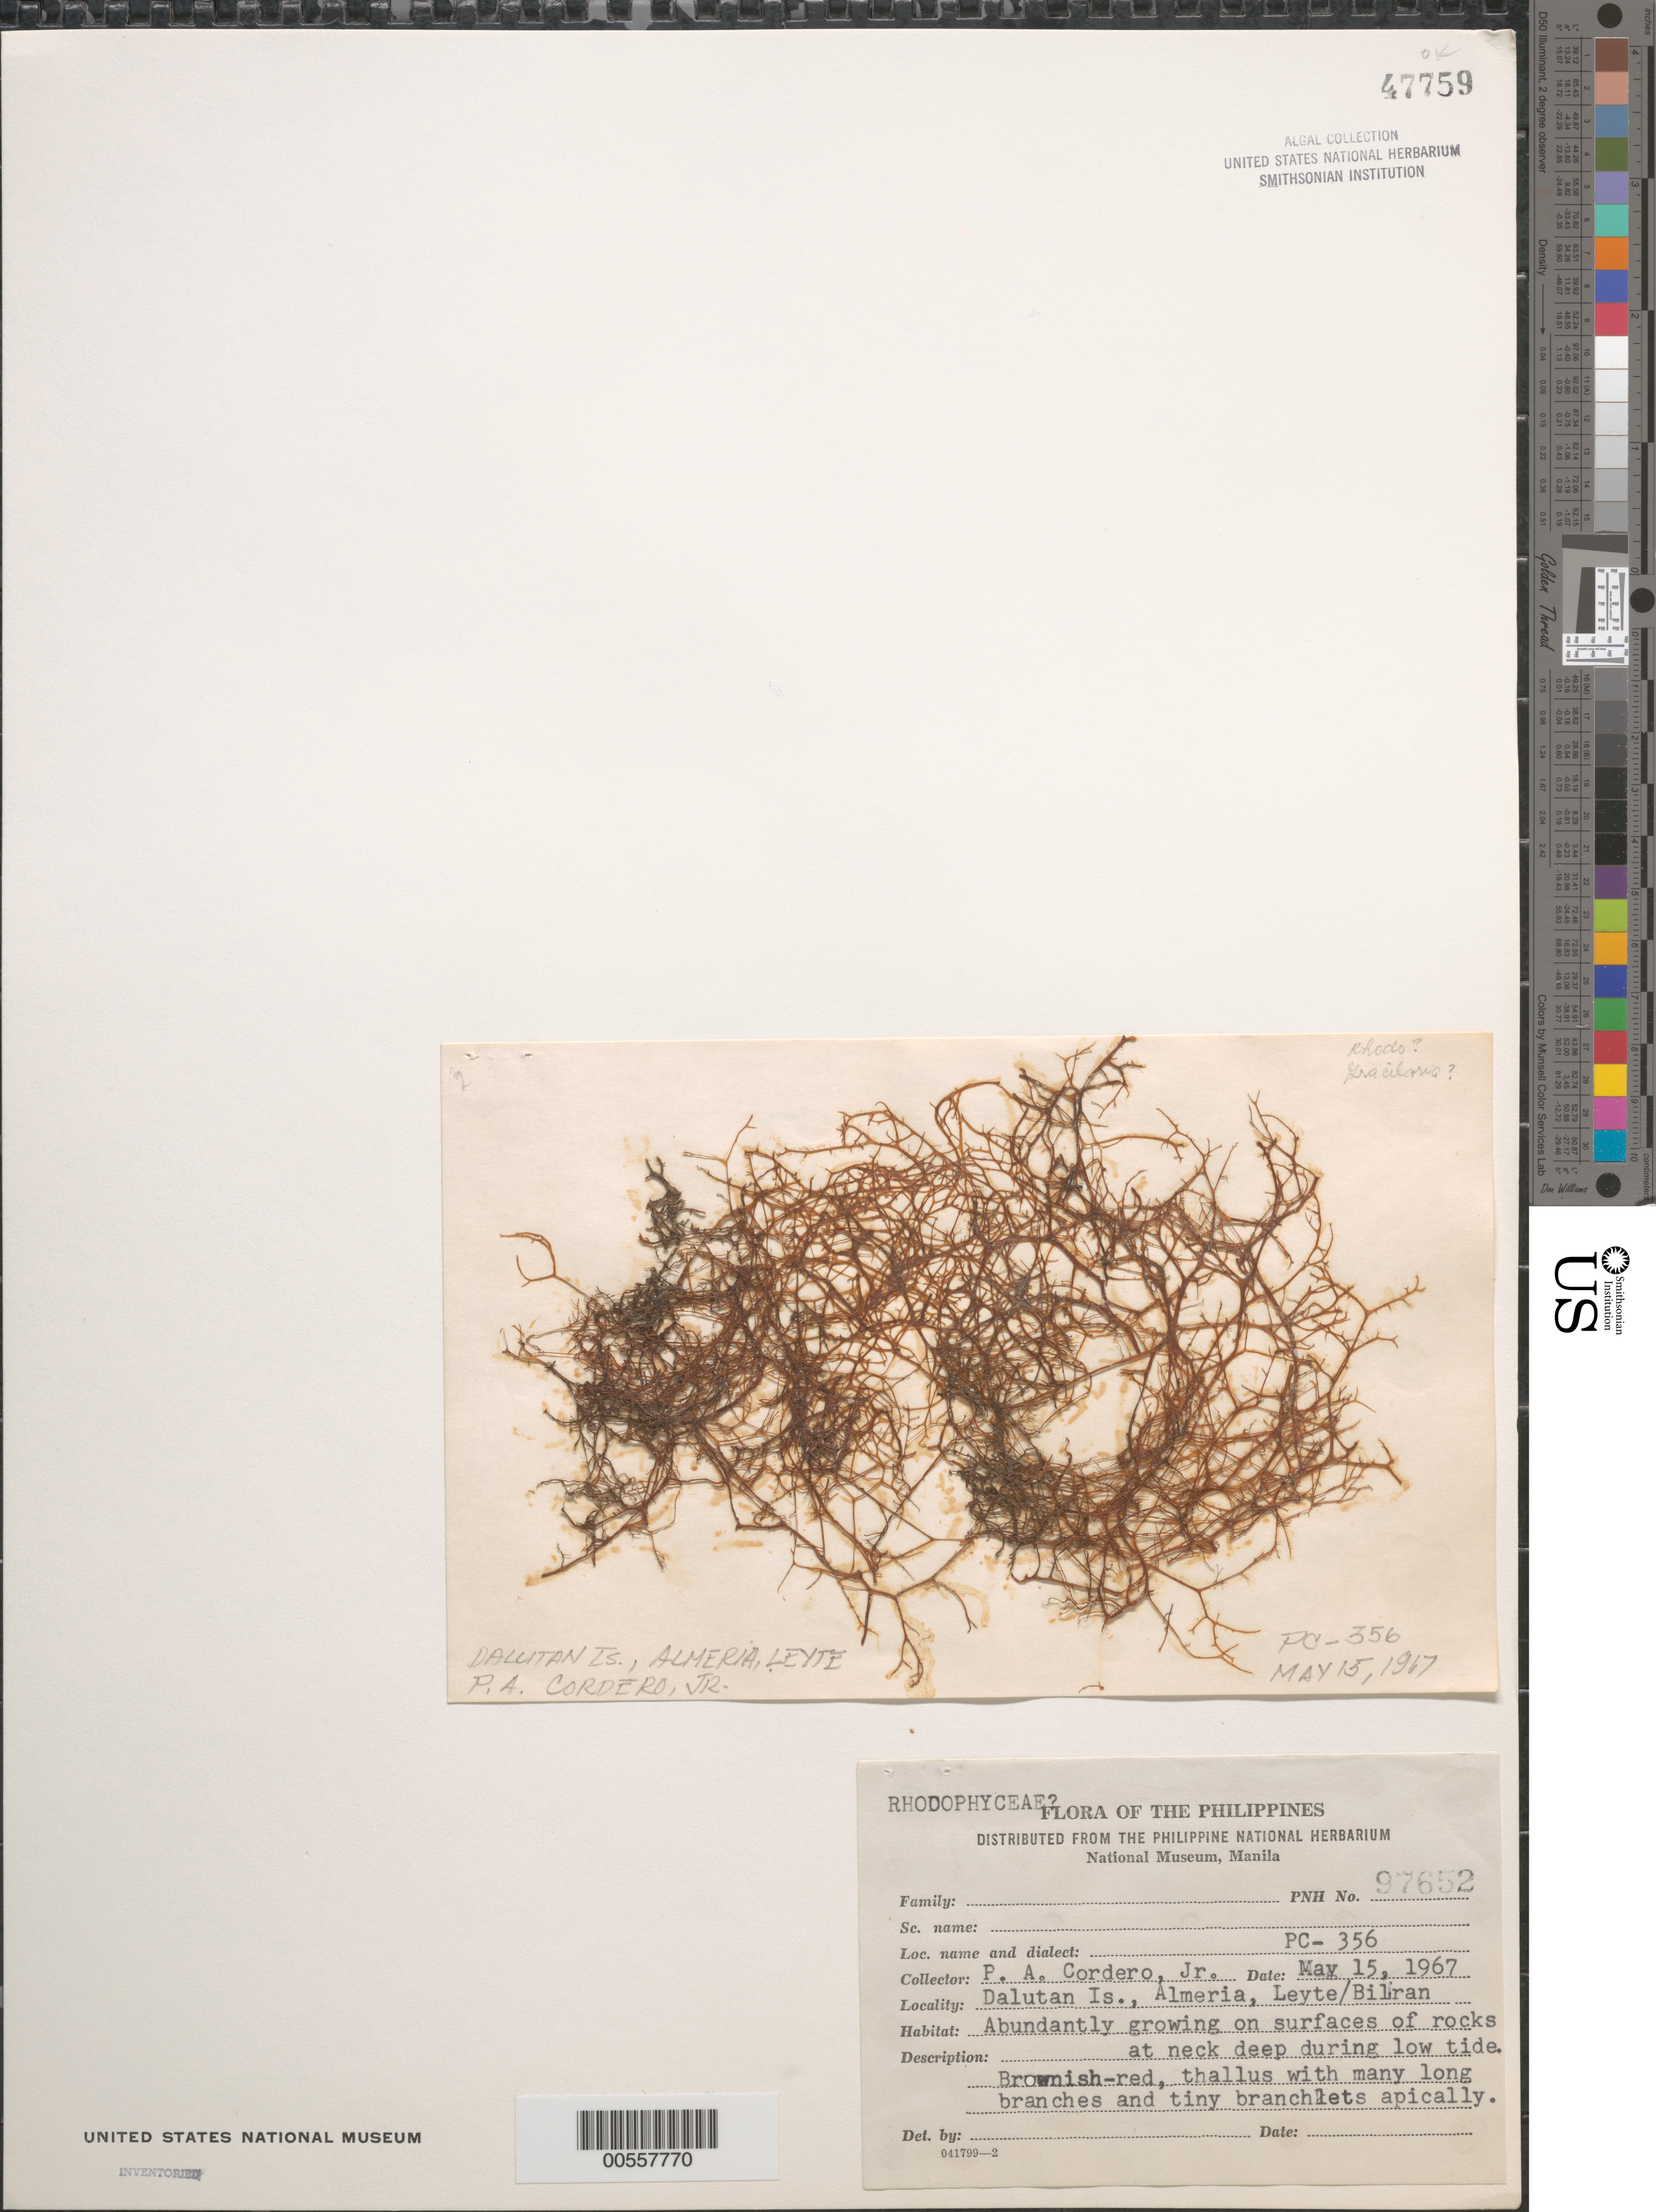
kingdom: Plantae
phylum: Rhodophyta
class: Florideophyceae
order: Gracilariales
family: Gracilariaceae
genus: Gracilaria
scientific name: Gracilaria sp.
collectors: P. A. Cordero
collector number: Pc-356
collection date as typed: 15 May 1967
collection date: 1967-05-15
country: Philippines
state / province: Eastern Visayas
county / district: Leyte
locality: Dalutan island, almeria, leyte/biliran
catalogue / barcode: US 47759